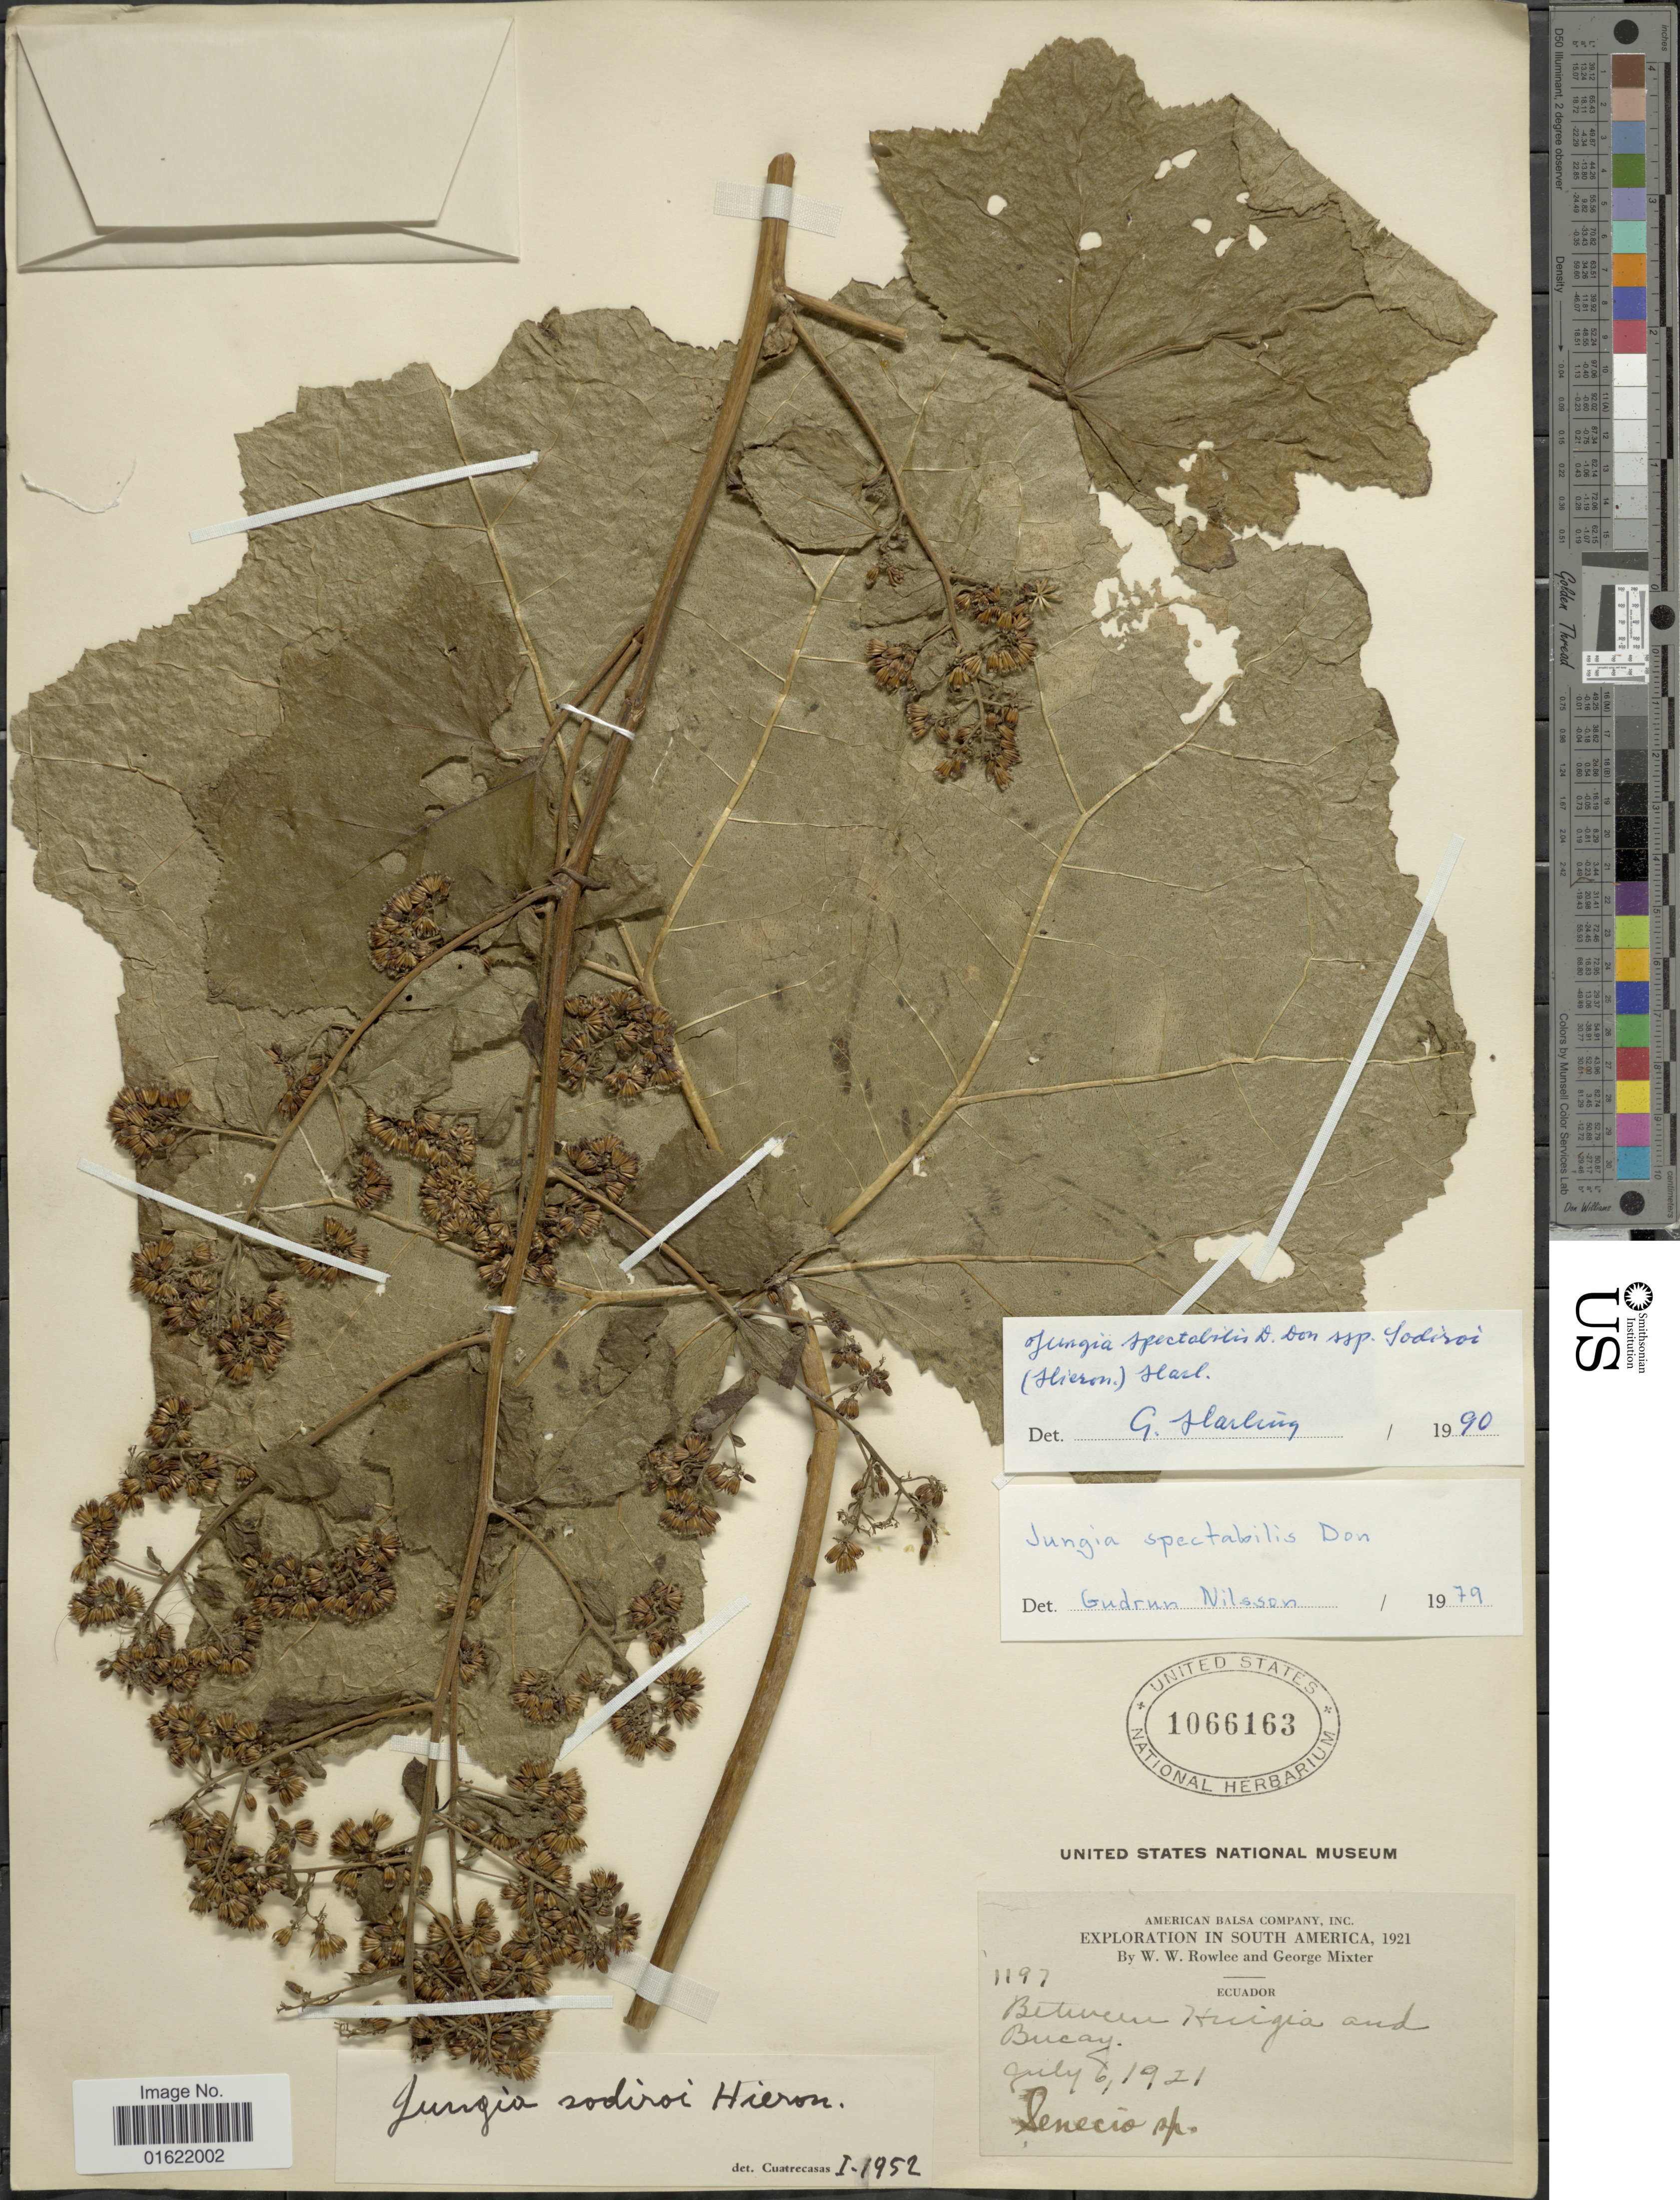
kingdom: Plantae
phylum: Tracheophyta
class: Magnoliopsida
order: Asterales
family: Asteraceae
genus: Jungia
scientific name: Jungia spectabilis subsp. sodiroi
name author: (Hieron.) Harling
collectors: W. W. Rowlee & G. Mixter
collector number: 1197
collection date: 1921-07-06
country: Ecuador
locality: Bucay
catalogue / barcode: US 1066163